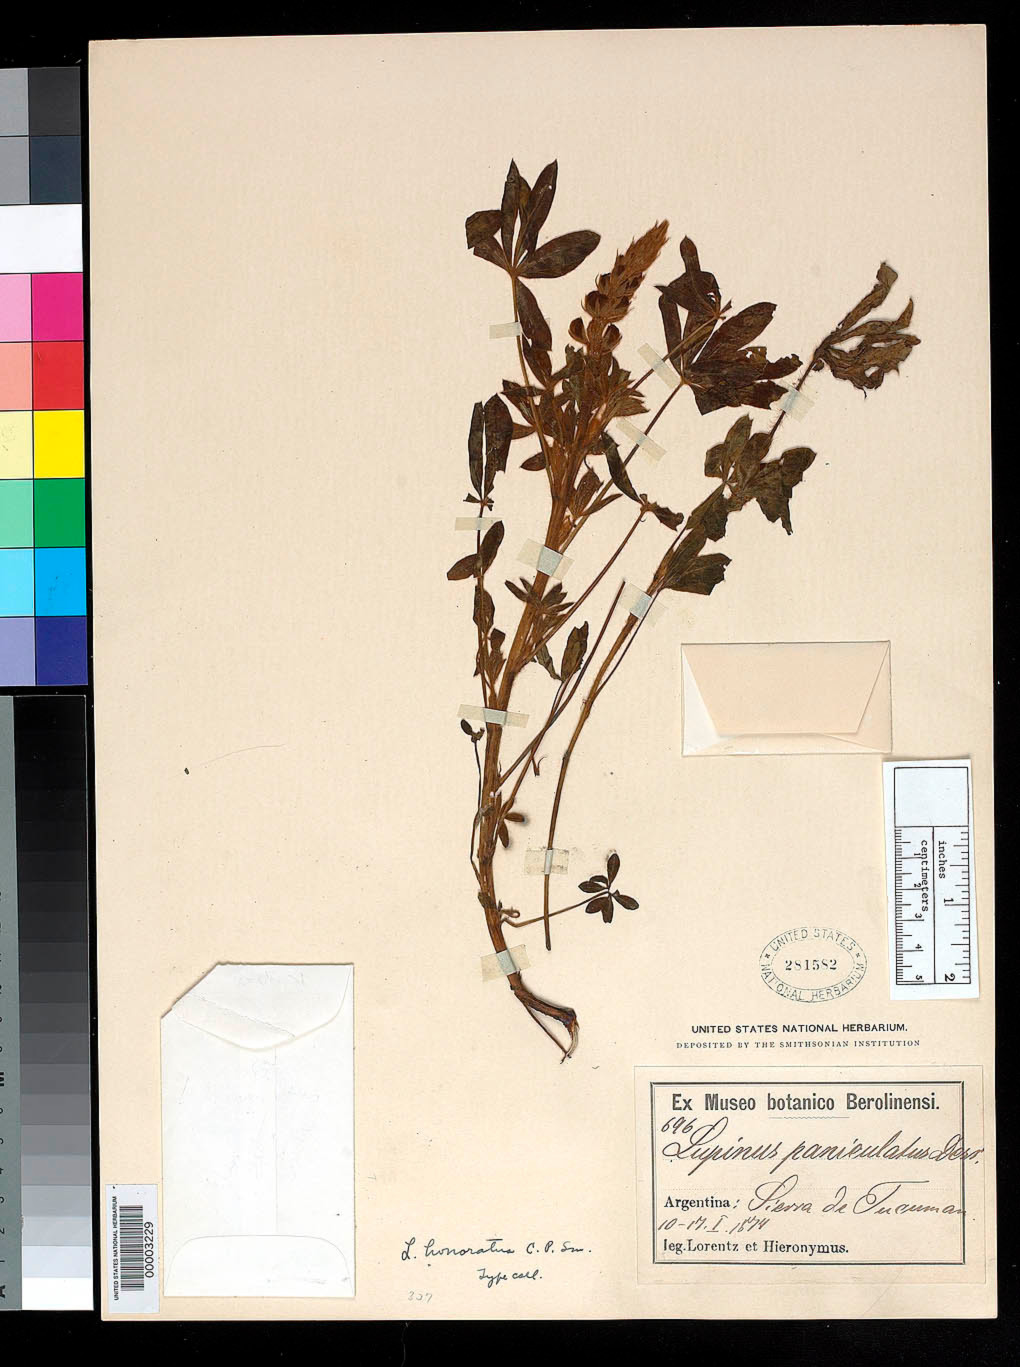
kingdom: Plantae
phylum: Tracheophyta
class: Magnoliopsida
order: Fabales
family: Fabaceae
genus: Lupinus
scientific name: Lupinus honoratus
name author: C.P. Sm.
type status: Isotype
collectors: P. G. Lorentz & G. H. Hieronymus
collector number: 696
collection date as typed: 10 Jan 1874 to 17 Jan 1874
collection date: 1874-01-10/1874-01-17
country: Argentina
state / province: Tucumán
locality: La Cienaga, Sierra de Tucuman.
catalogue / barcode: US 281582